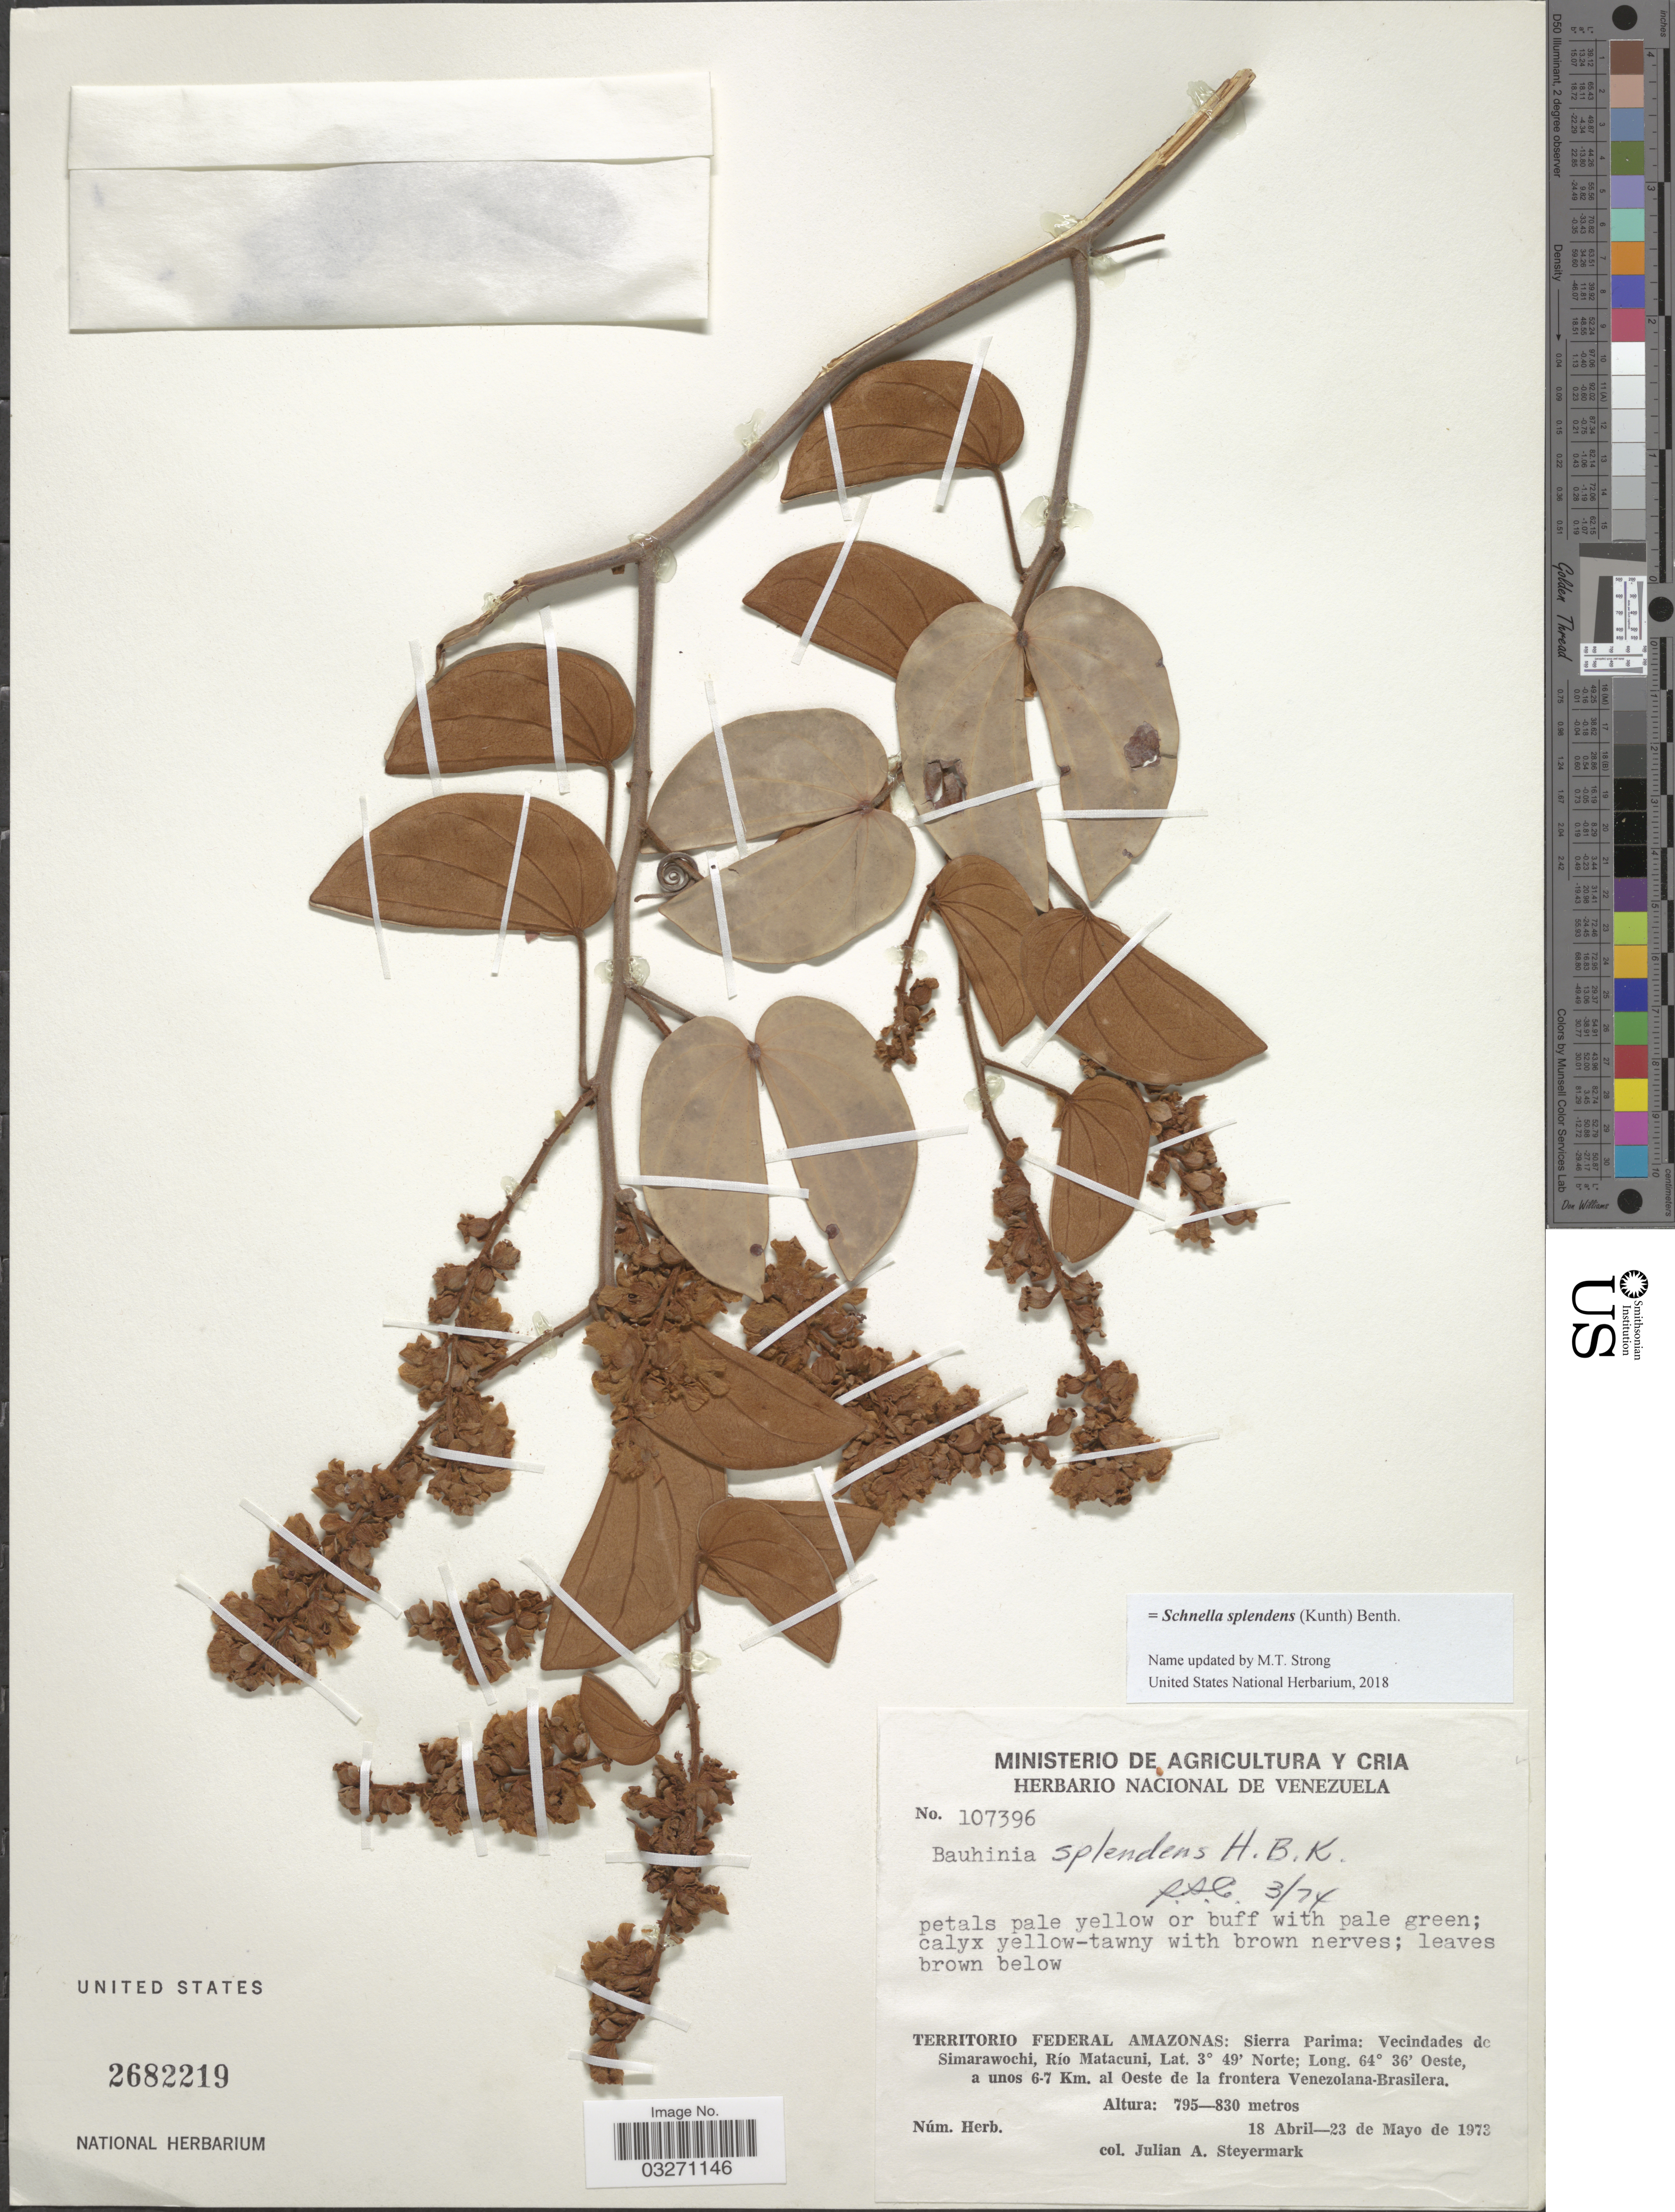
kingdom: Plantae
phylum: Tracheophyta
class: Magnoliopsida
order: Fabales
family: Fabaceae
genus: Schnella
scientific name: Schnella splendens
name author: Benth.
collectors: J. Steyermark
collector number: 107396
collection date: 1973-04-18/1973-05-23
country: Venezuela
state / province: Amazonas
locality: Territorio Federal Amazonas: Sierra Parima: Vecindades de Simarawochi, Río Matacuni, a unos 6-7 Km. al Oeste de la frontera Venezolana-Brasilera.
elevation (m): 795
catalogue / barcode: US 2682219